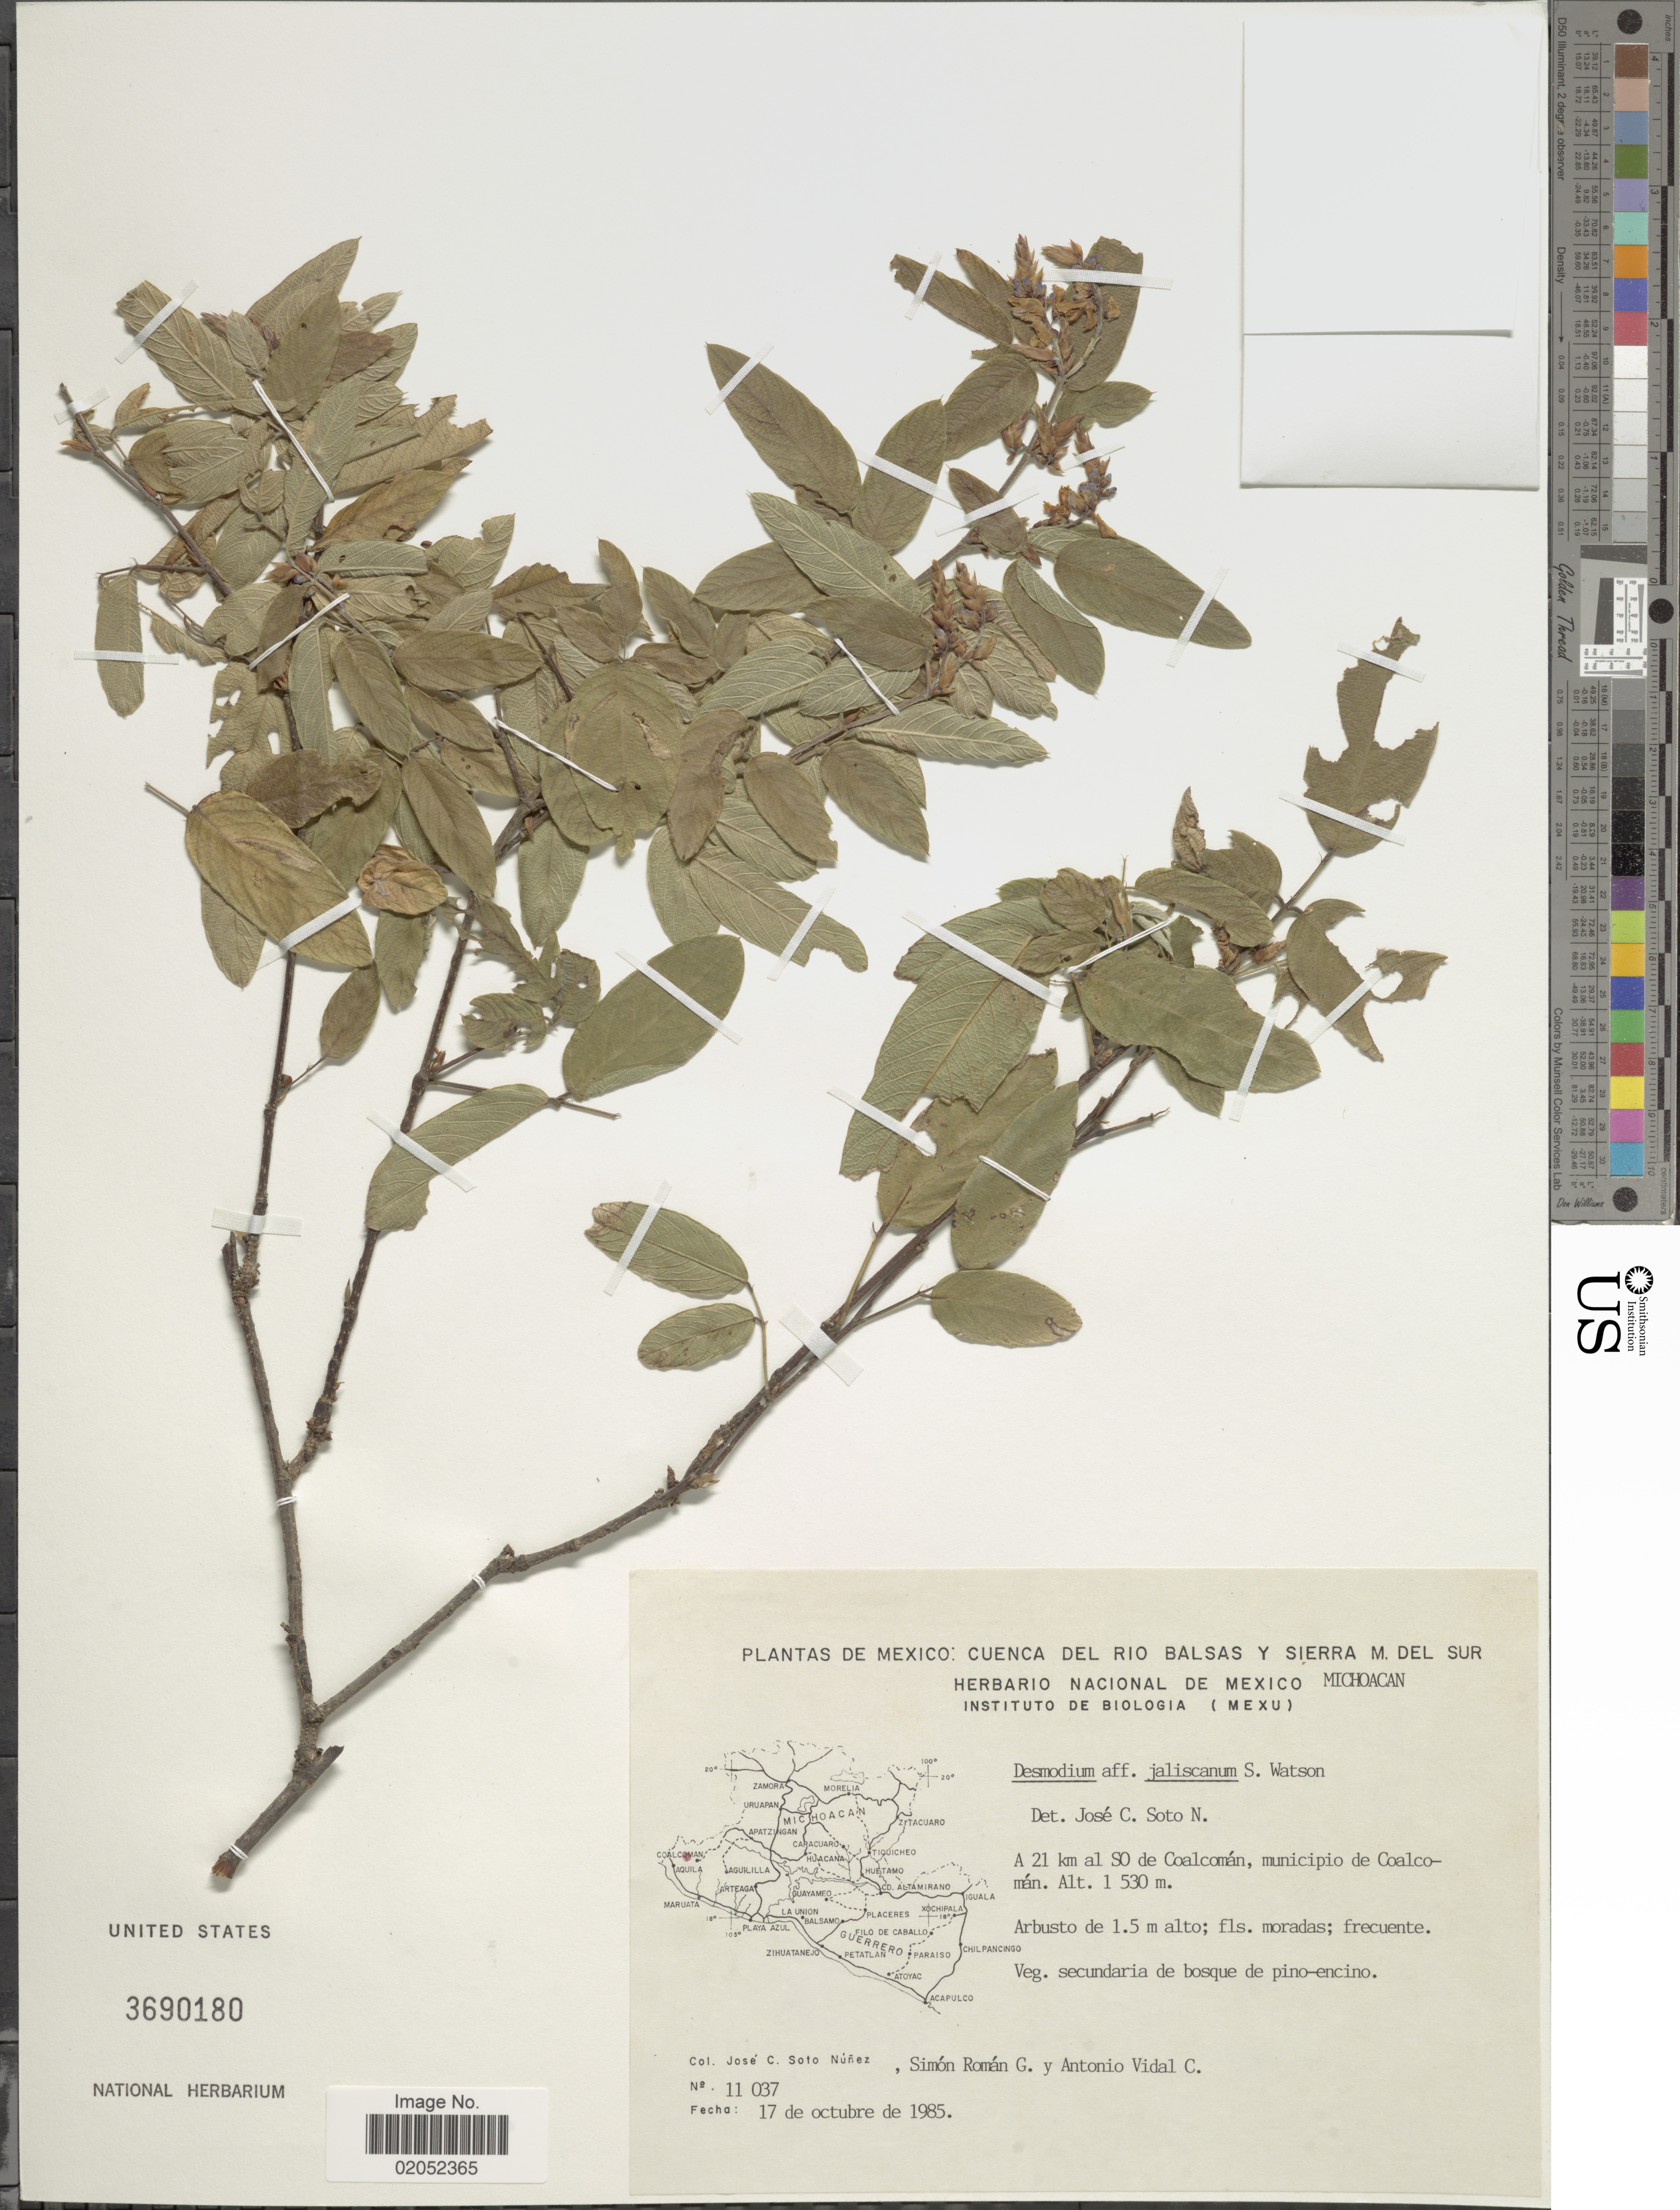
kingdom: Plantae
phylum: Tracheophyta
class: Magnoliopsida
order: Fabales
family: Fabaceae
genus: Desmodium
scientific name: Desmodium jaliscanum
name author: S. Watson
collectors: J. Soto, S. Román G. & A. Vidal C.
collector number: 11037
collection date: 1985-10-17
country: Mexico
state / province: Michoacán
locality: Michoacan, A 21 km al SO de Coalcoman, municipio de Coalcoman.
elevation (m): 1530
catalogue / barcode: US 3690180